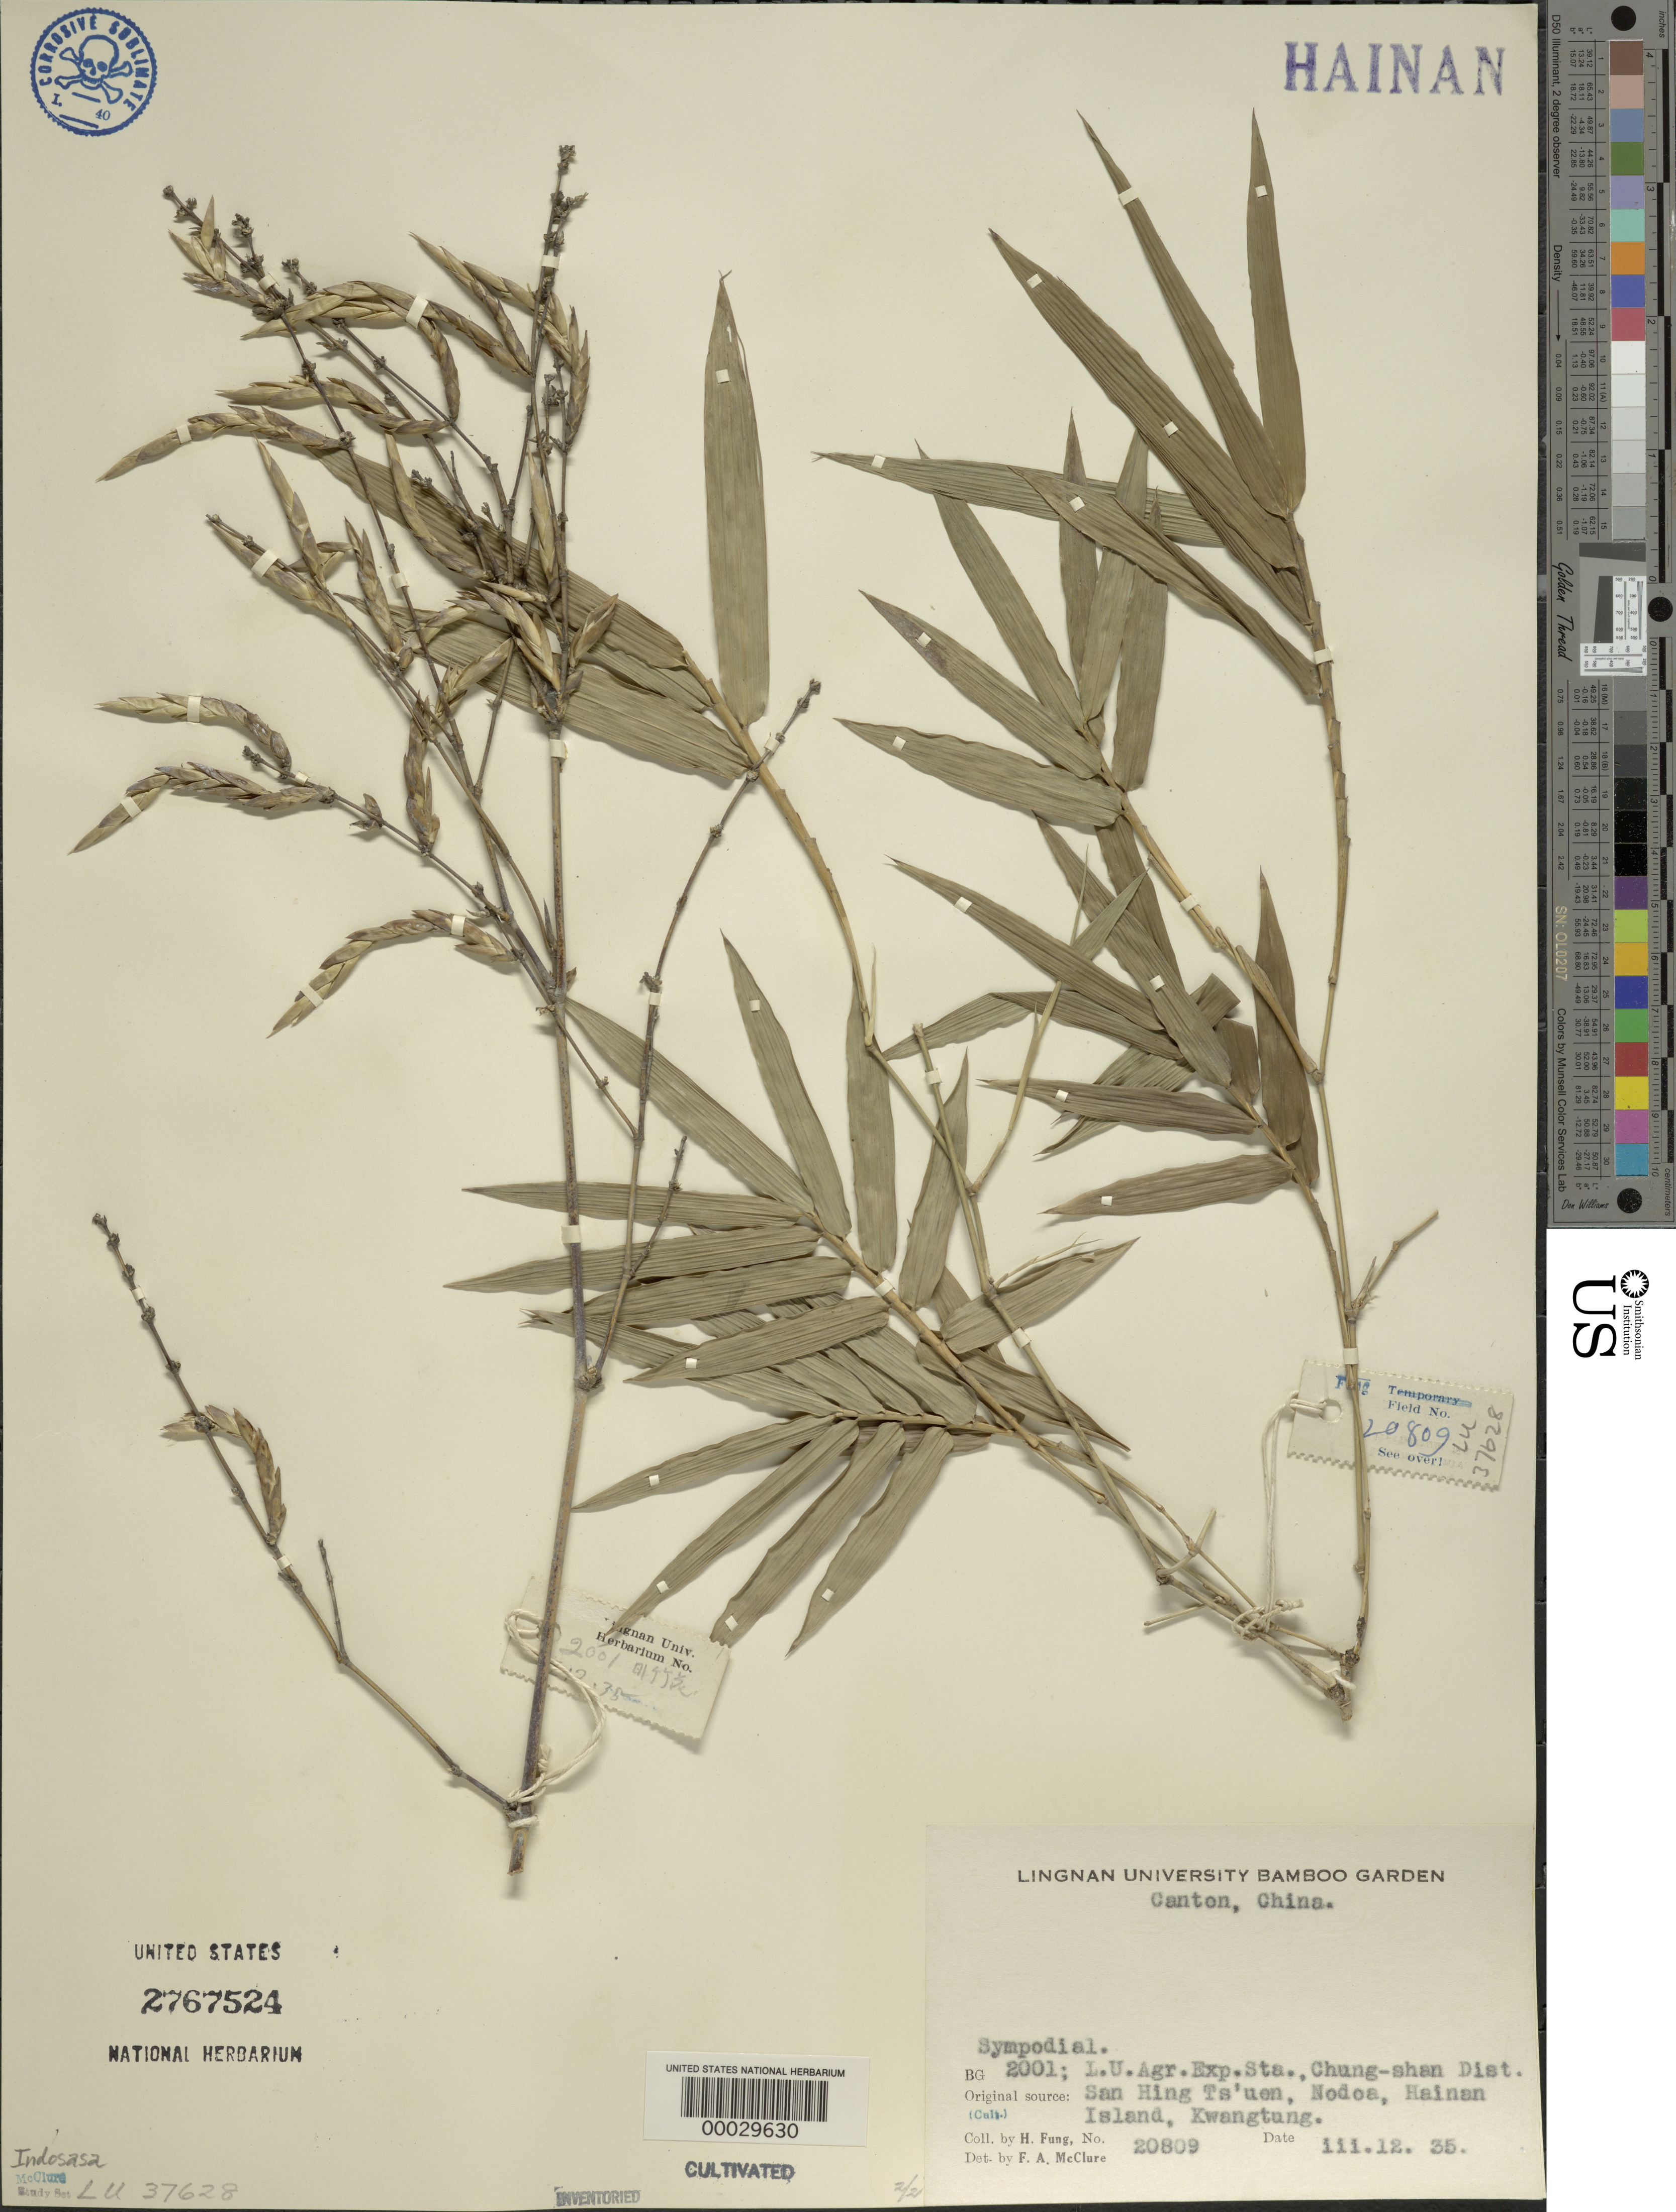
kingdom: Plantae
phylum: Tracheophyta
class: Liliopsida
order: Poales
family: Poaceae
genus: Indosasa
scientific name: Indosasa sp.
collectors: H. L. Fung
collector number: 20809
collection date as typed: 12 Mar 1935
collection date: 1935-03-12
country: China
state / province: Guangdong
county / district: Guangzhou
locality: L.u. bamboo garden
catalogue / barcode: US 2767524